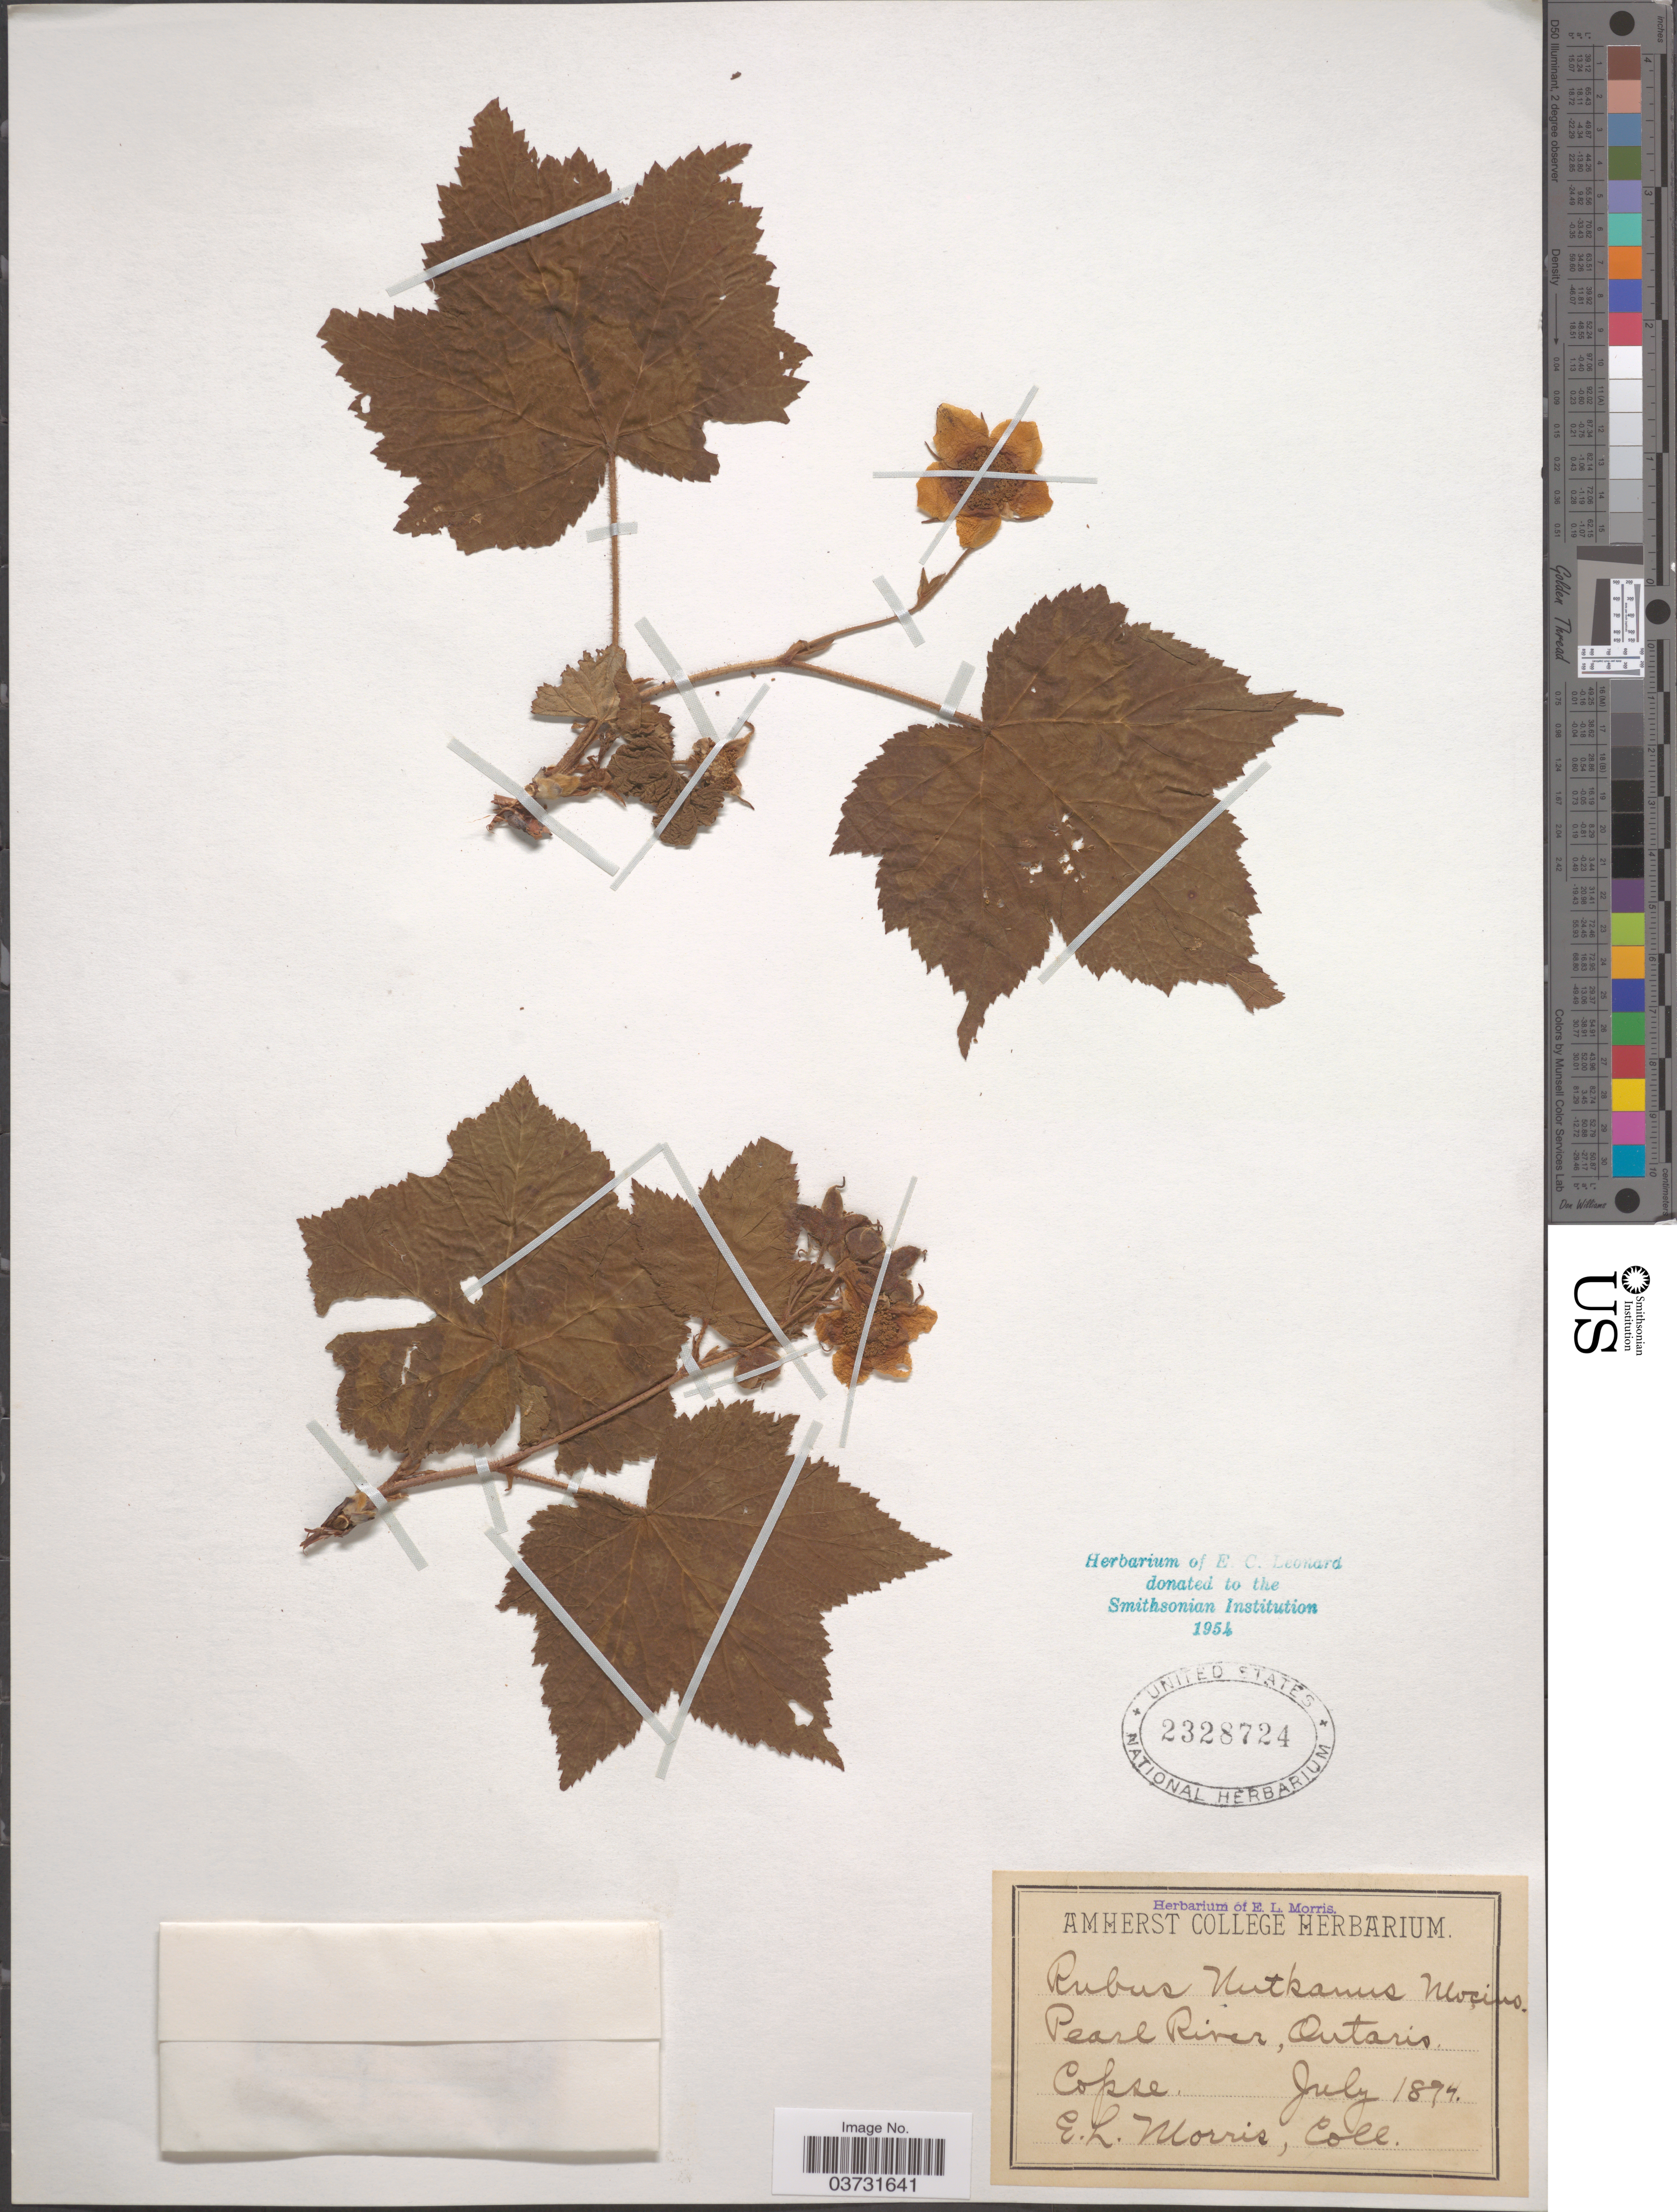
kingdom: Plantae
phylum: Tracheophyta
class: Magnoliopsida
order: Rosales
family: Rosaceae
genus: Rubus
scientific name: Rubus nutkanus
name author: Moc. ex Ser.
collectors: E. Morris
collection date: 1894-07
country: Canada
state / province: Ontario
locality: Pearl River. Copse.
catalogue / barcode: US 2328724